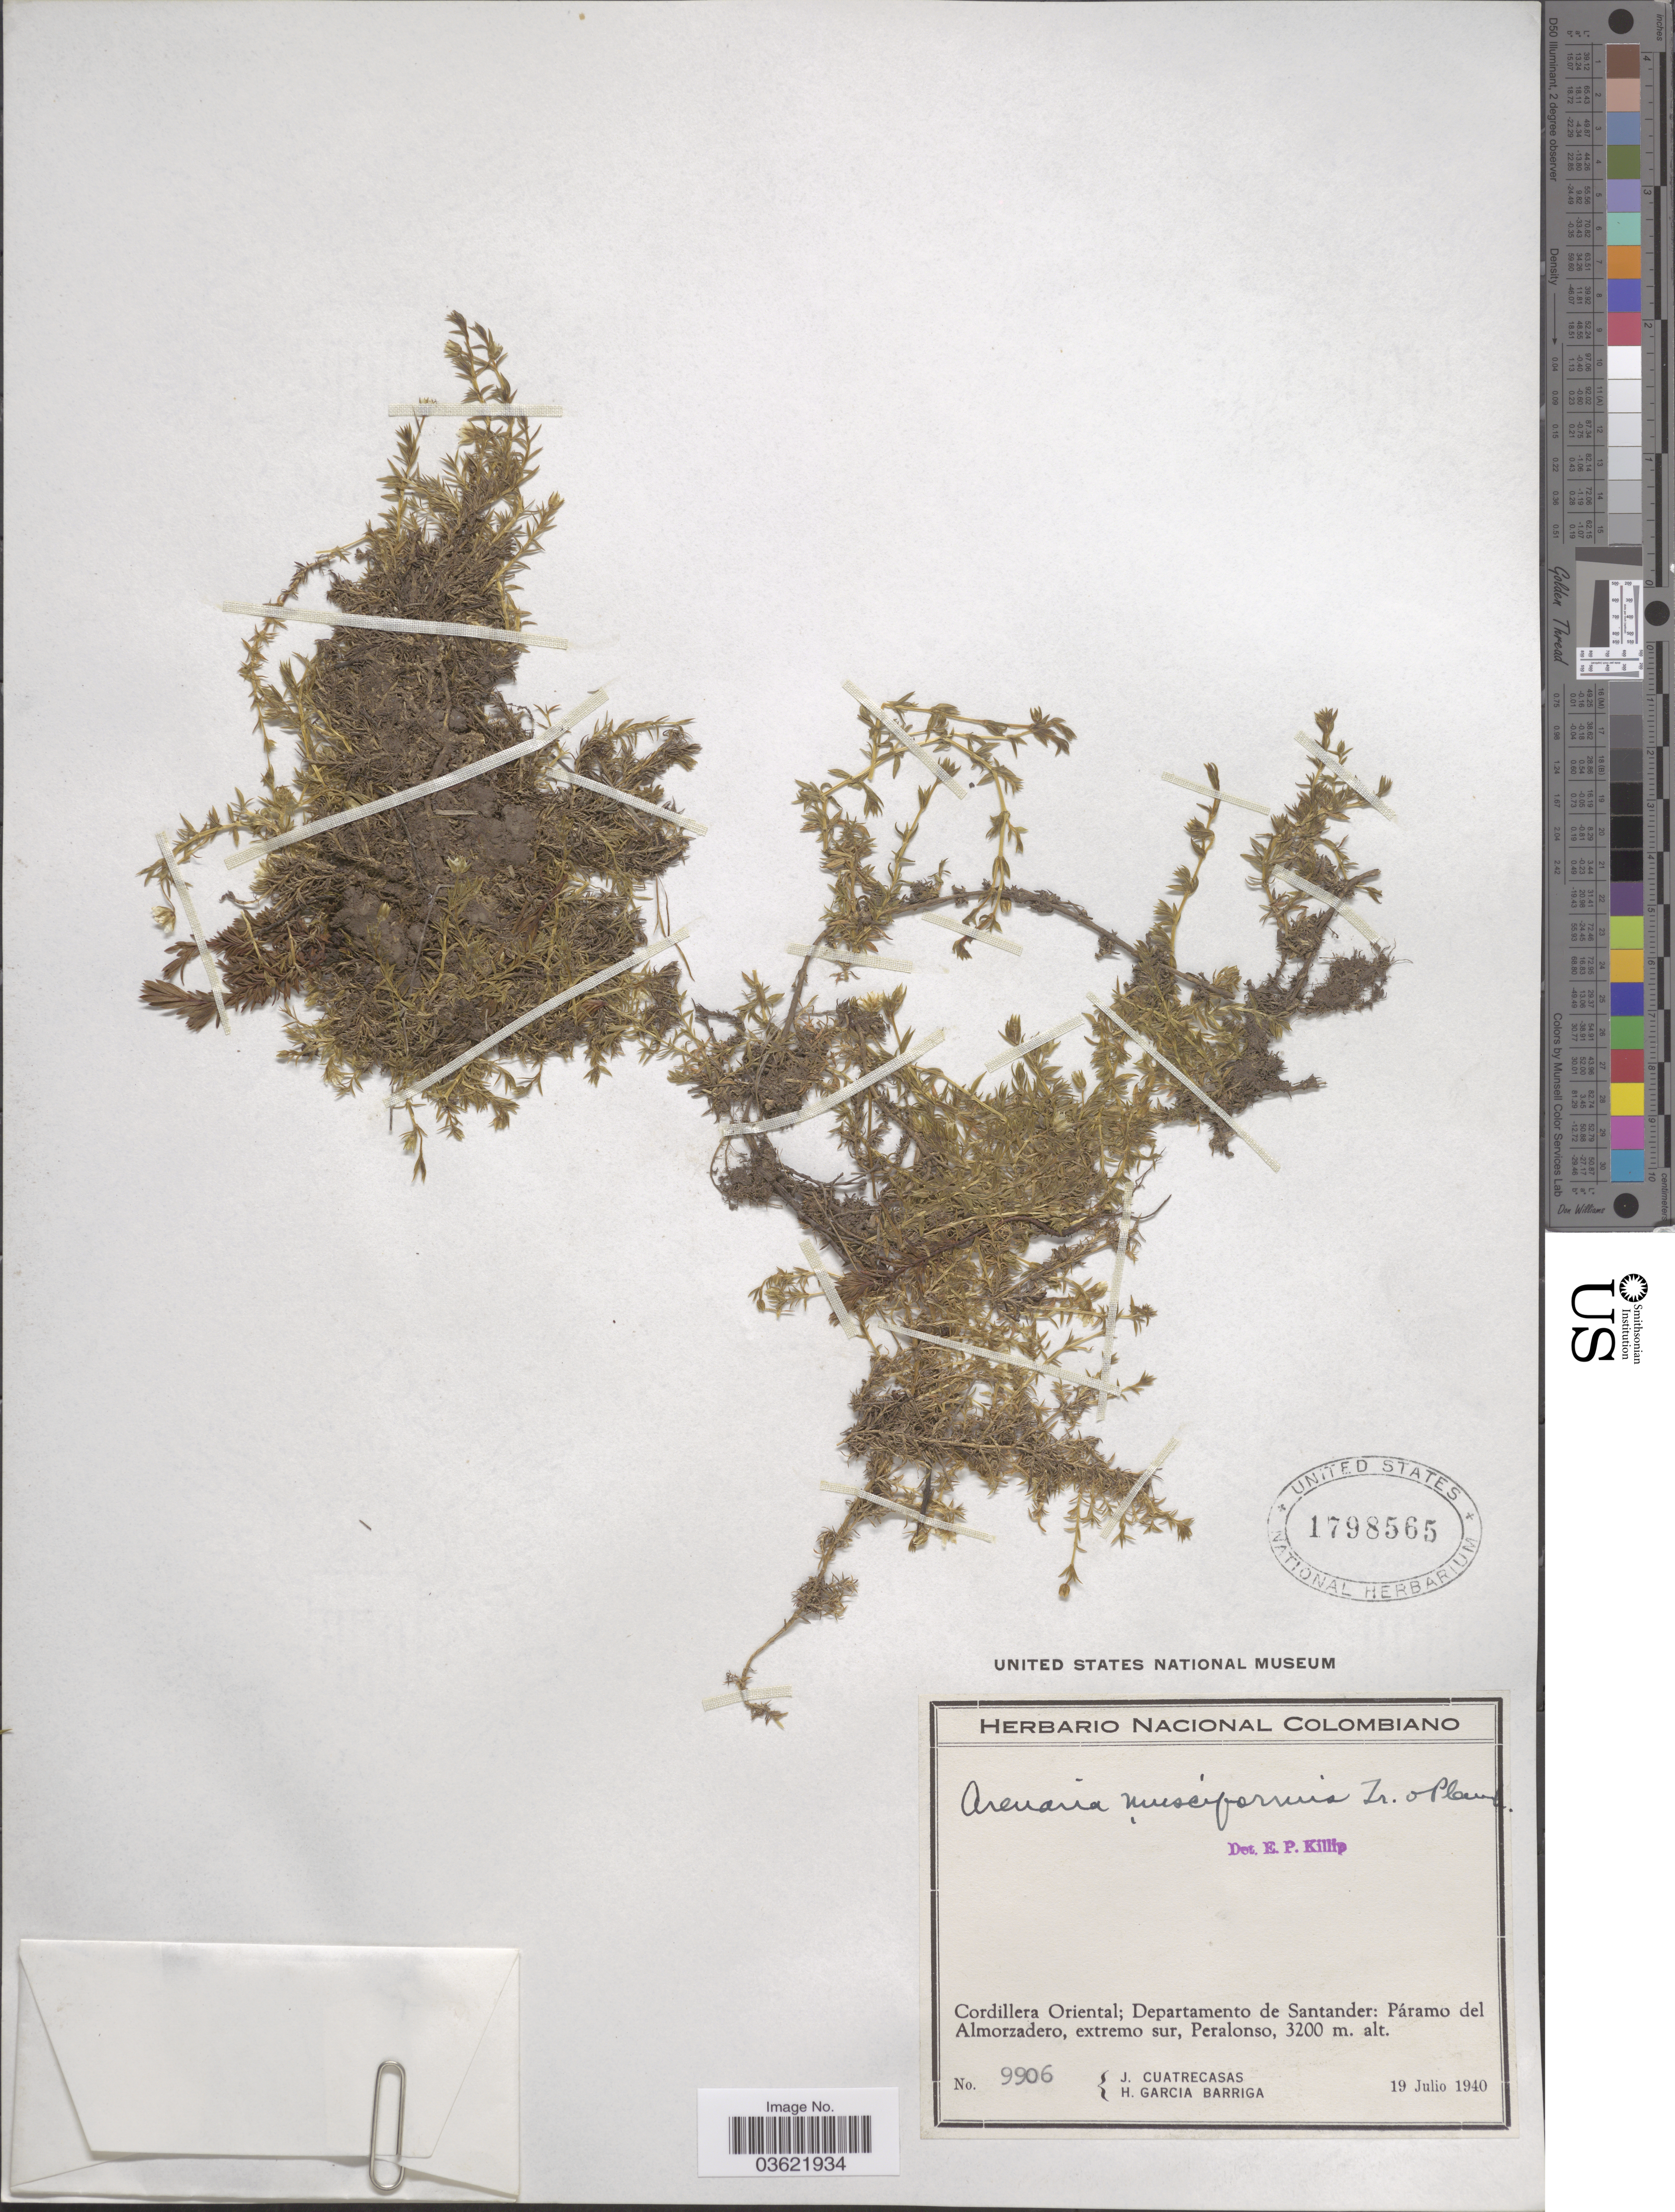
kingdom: Plantae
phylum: Tracheophyta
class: Magnoliopsida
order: Caryophyllales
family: Caryophyllaceae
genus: Arenaria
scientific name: Arenaria musciformis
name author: Triana & Planch.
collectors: J. Cuatrecasas & H. García Barriga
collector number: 9906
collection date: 1940-07-19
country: Colombia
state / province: Santander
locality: Cordillera Oriental; Departamento de Santander: Páramo del Almorzadero, extremo sur, Peralonso.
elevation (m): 3200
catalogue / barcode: US 1798565